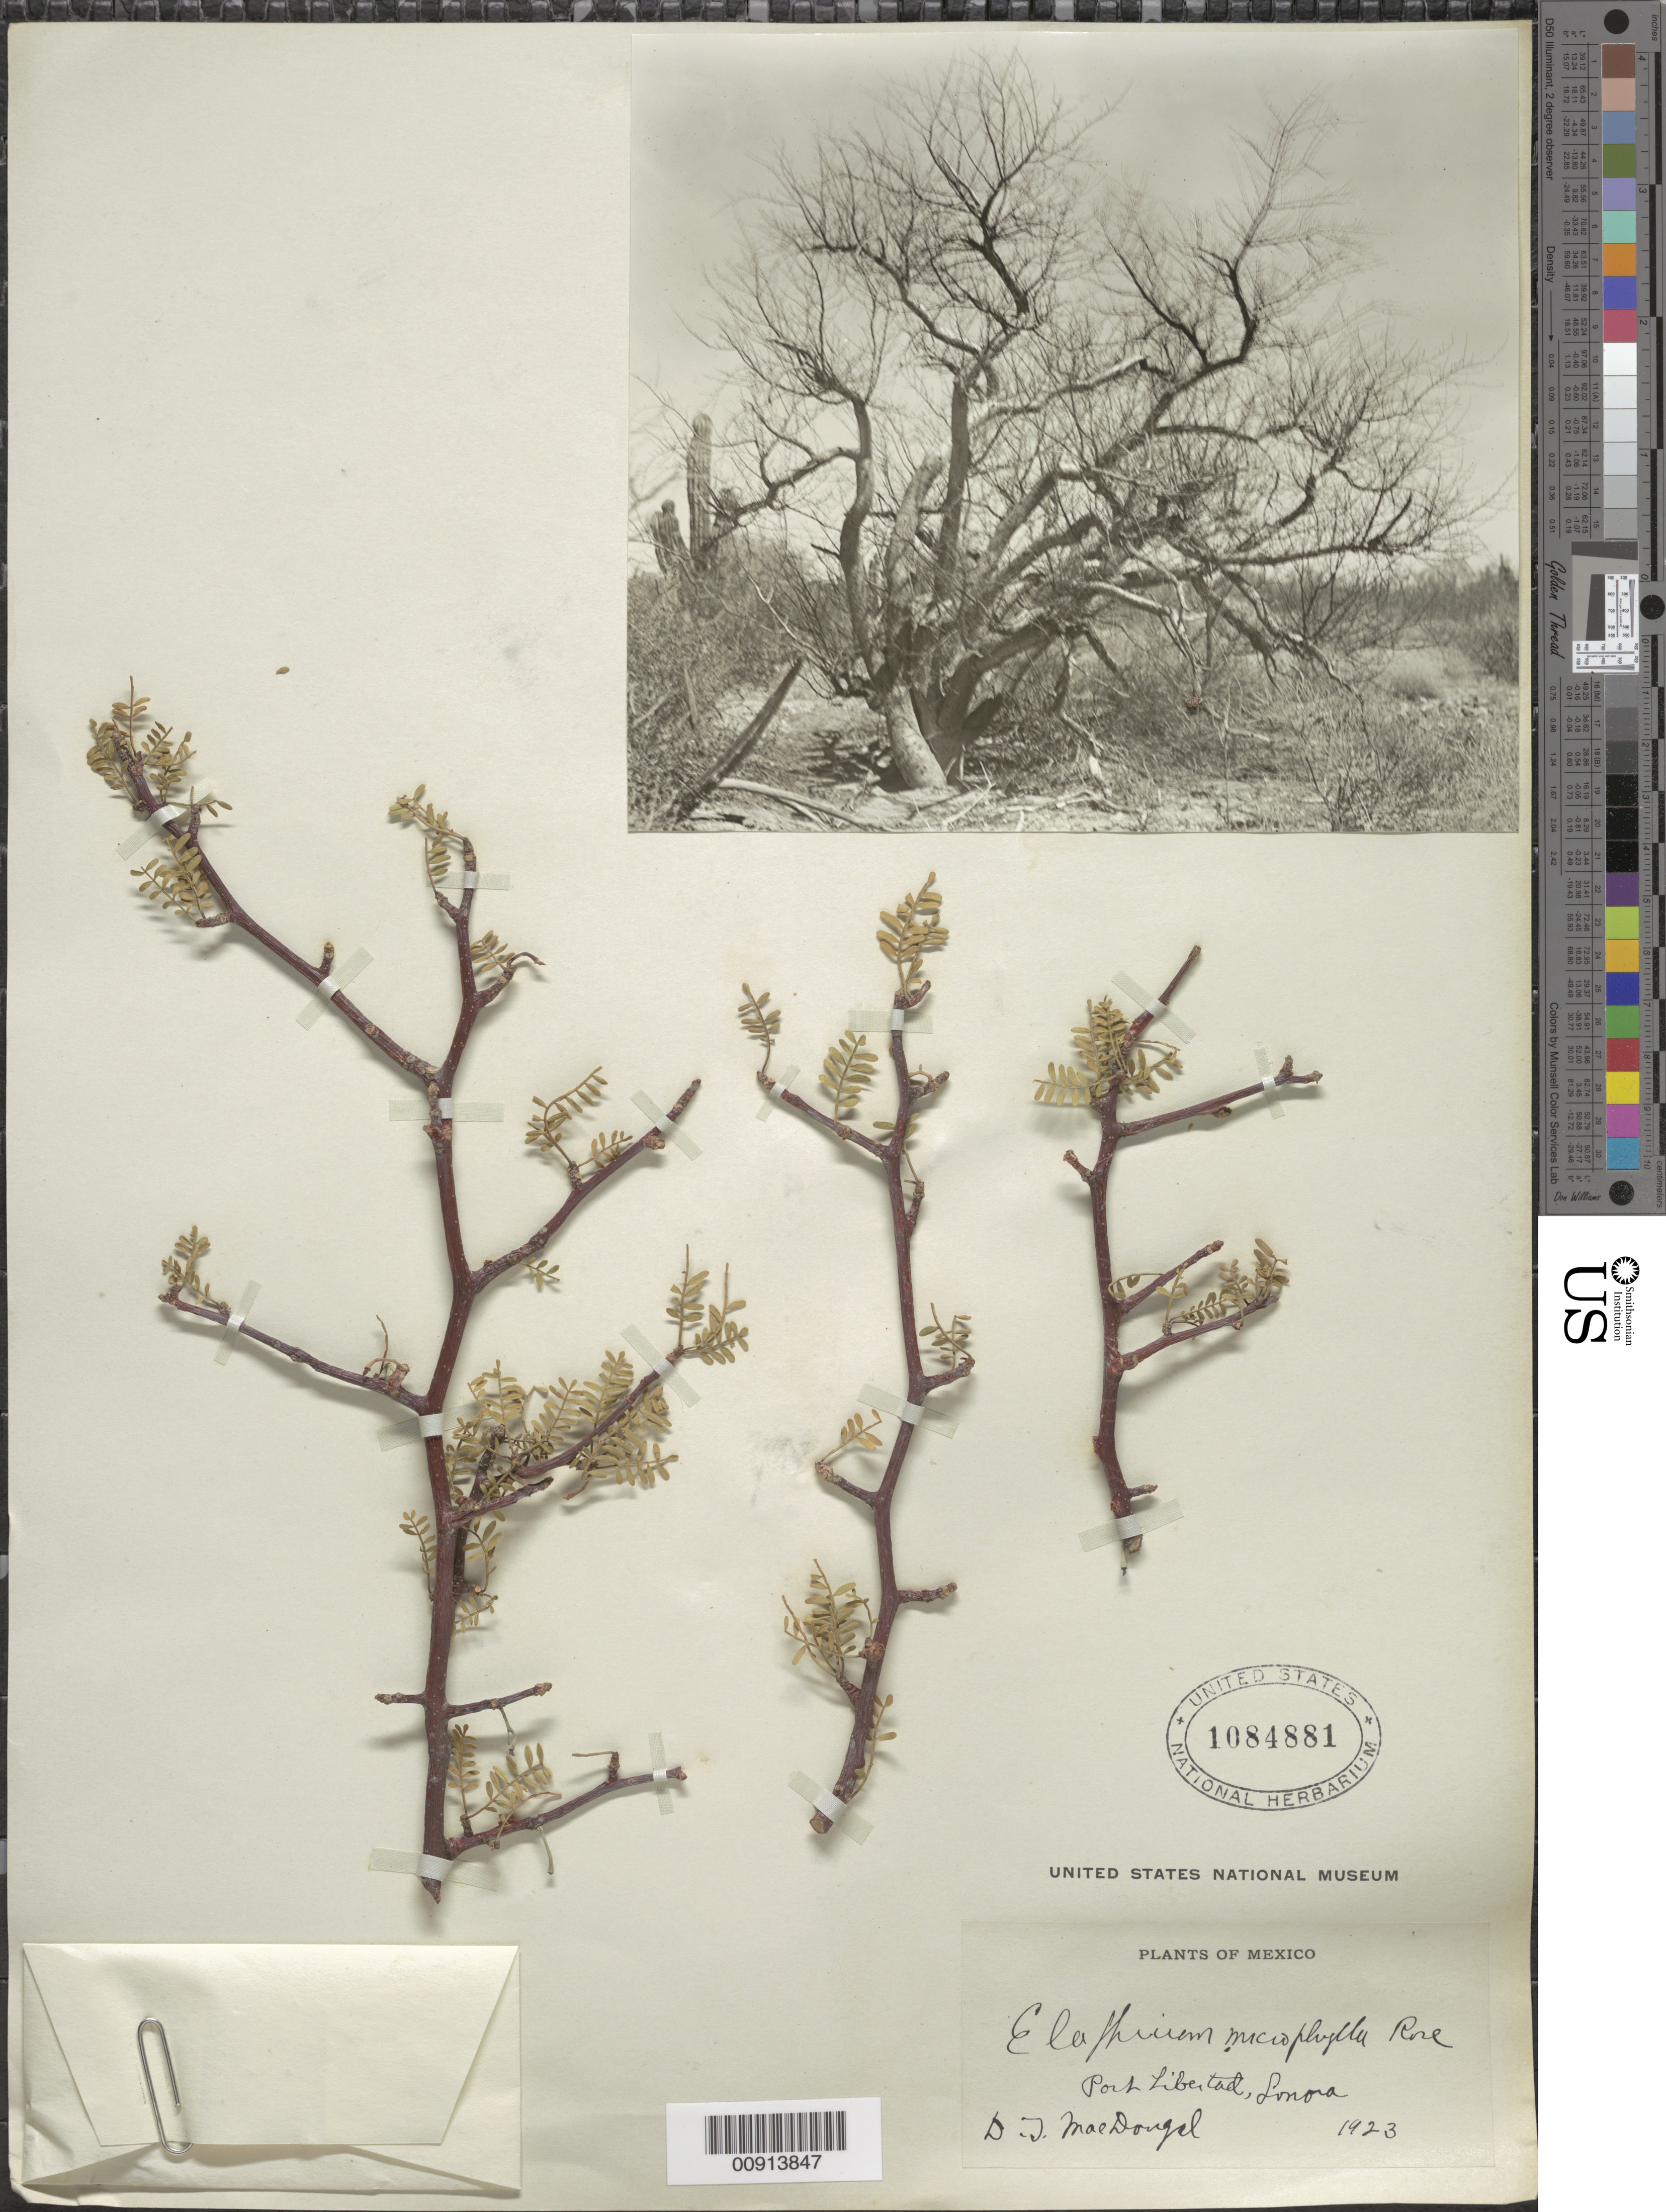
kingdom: Plantae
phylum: Tracheophyta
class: Magnoliopsida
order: Sapindales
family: Burseraceae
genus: Bursera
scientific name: Bursera microphylla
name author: A. Gray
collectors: D. T. MacDougal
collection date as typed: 1923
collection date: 1923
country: Mexico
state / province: Sonora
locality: Port Libertad, Sonora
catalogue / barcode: US 1084881